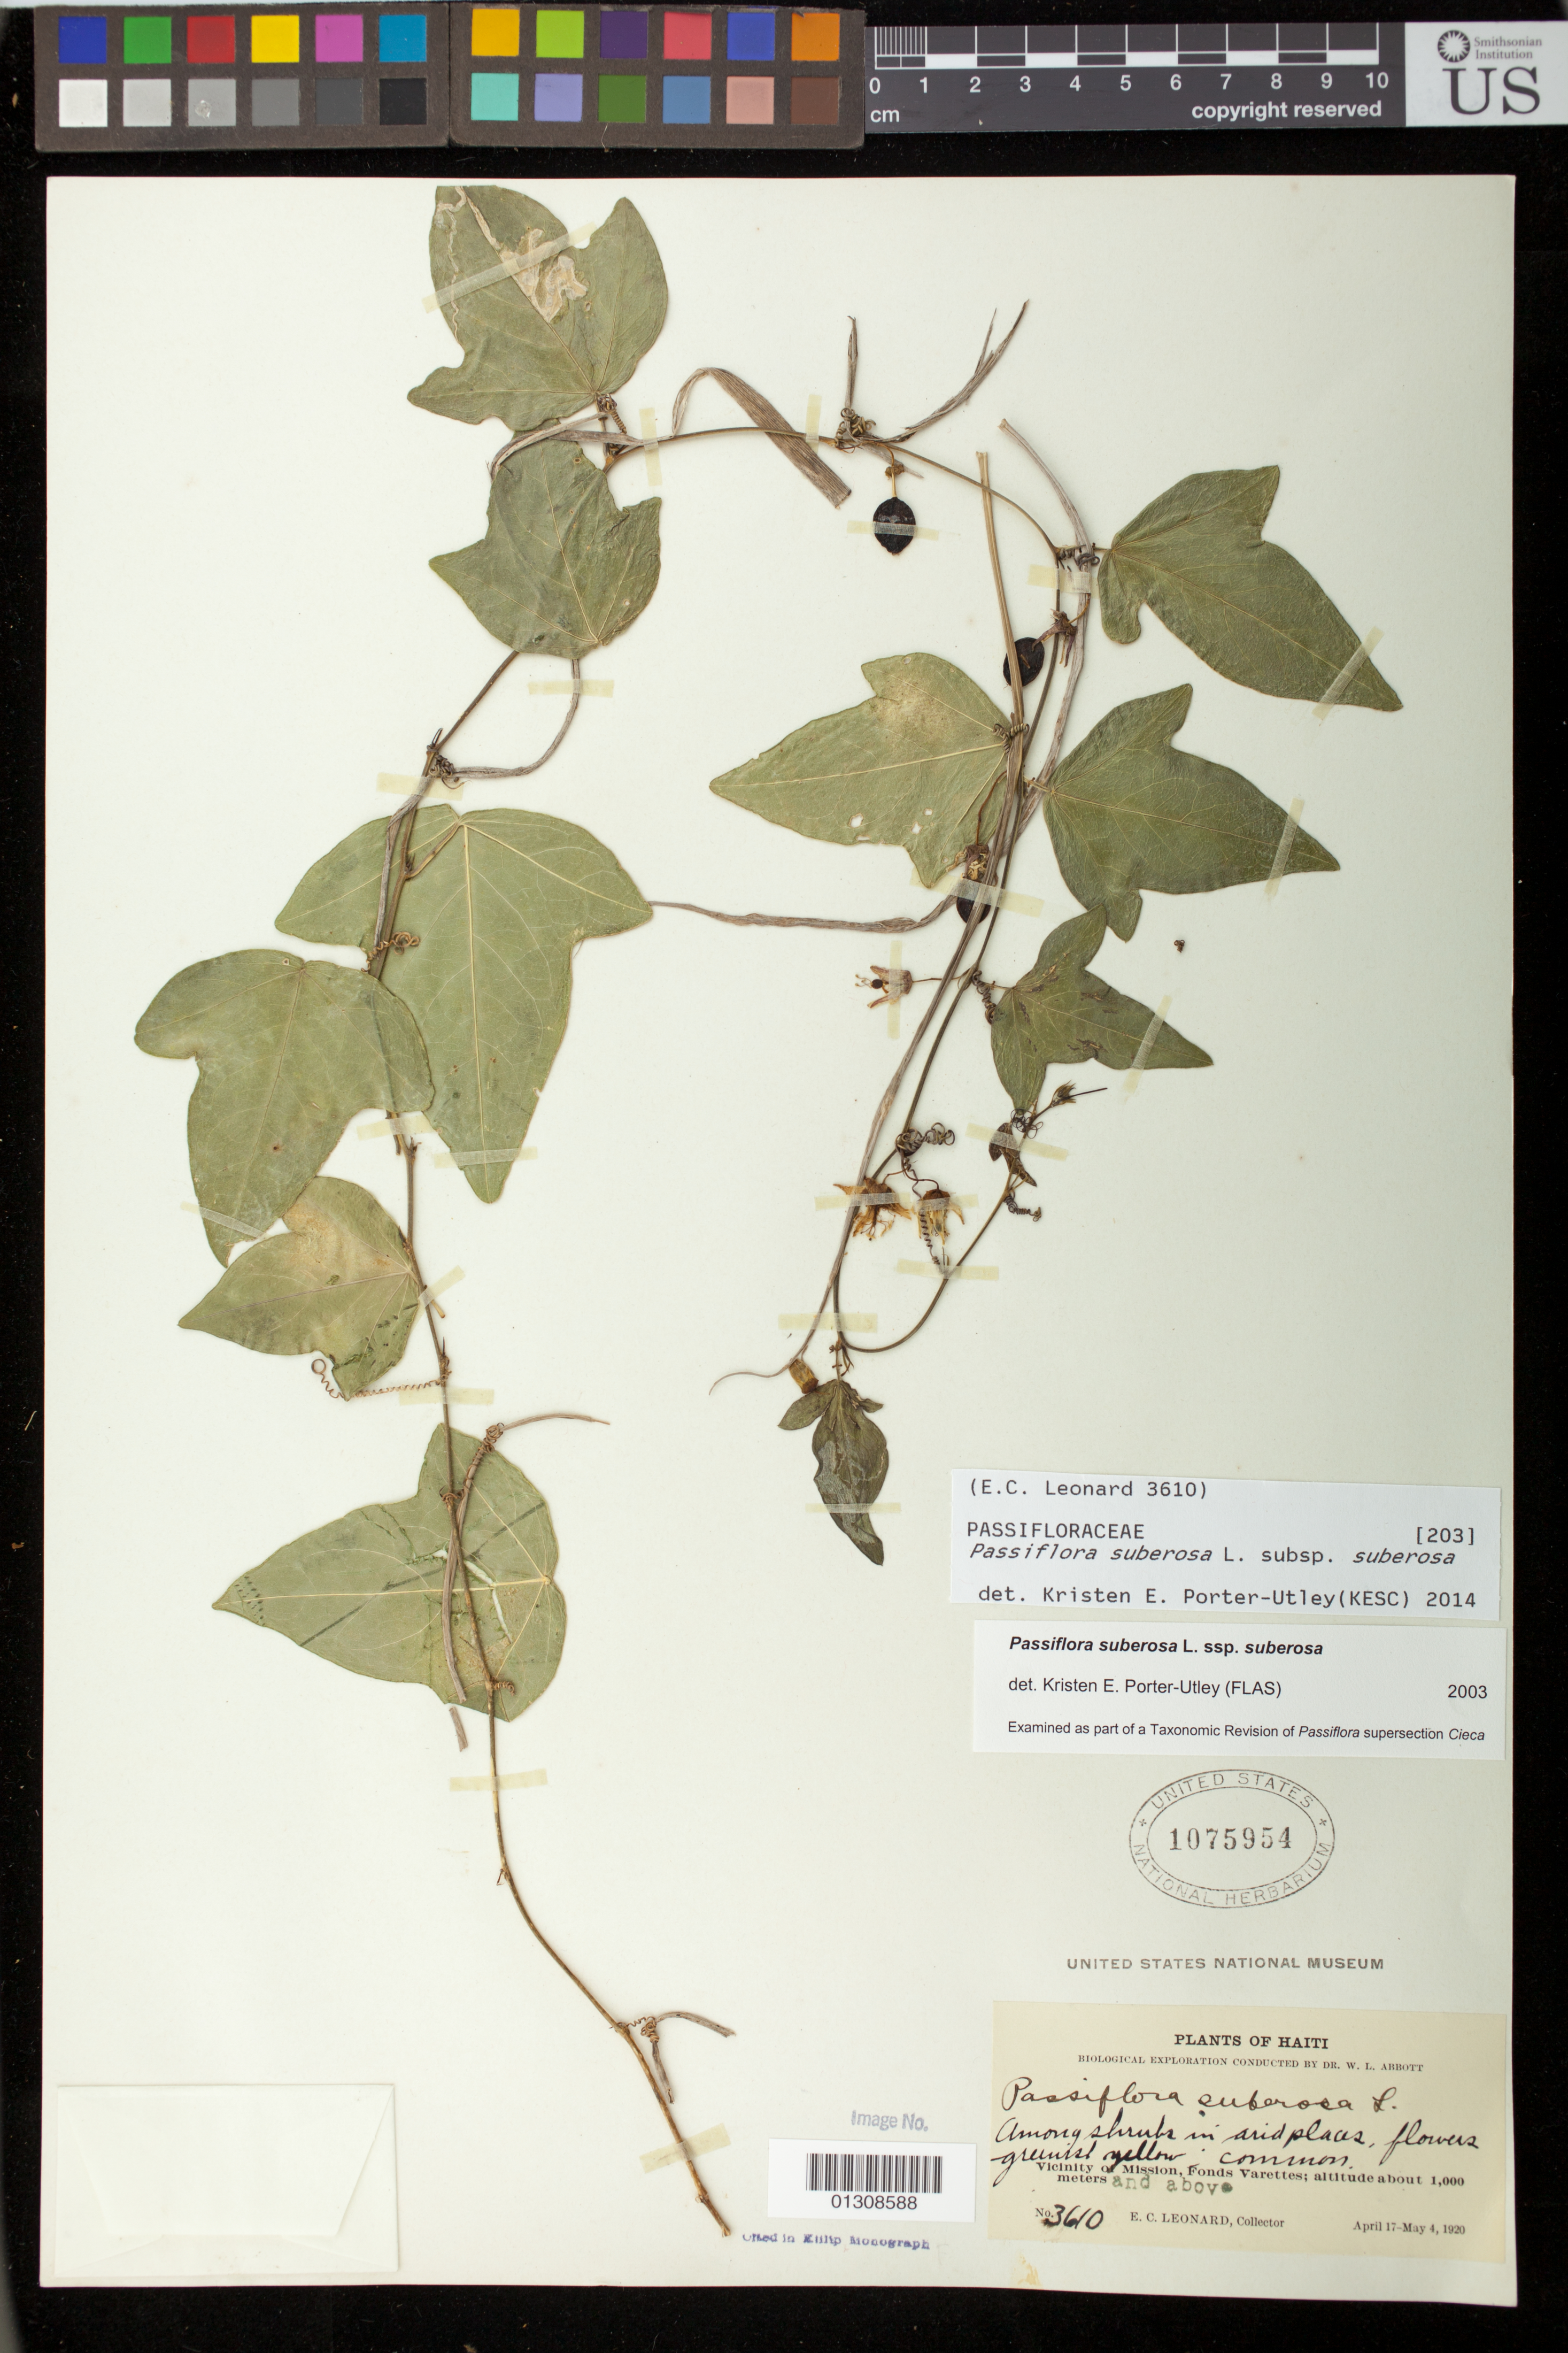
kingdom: Plantae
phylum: Tracheophyta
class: Magnoliopsida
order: Malpighiales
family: Passifloraceae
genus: Passiflora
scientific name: Passiflora suberosa subsp. suberosa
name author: L.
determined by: Porter-Utley, K. E.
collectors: E. C. Leonard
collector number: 3610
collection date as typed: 17 Apr 1920 to 04 May 1920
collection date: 1920-04-17/1920-05-04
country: Haiti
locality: Vicinity of Mission, Fonds Varettes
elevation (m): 1000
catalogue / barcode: US 1075954